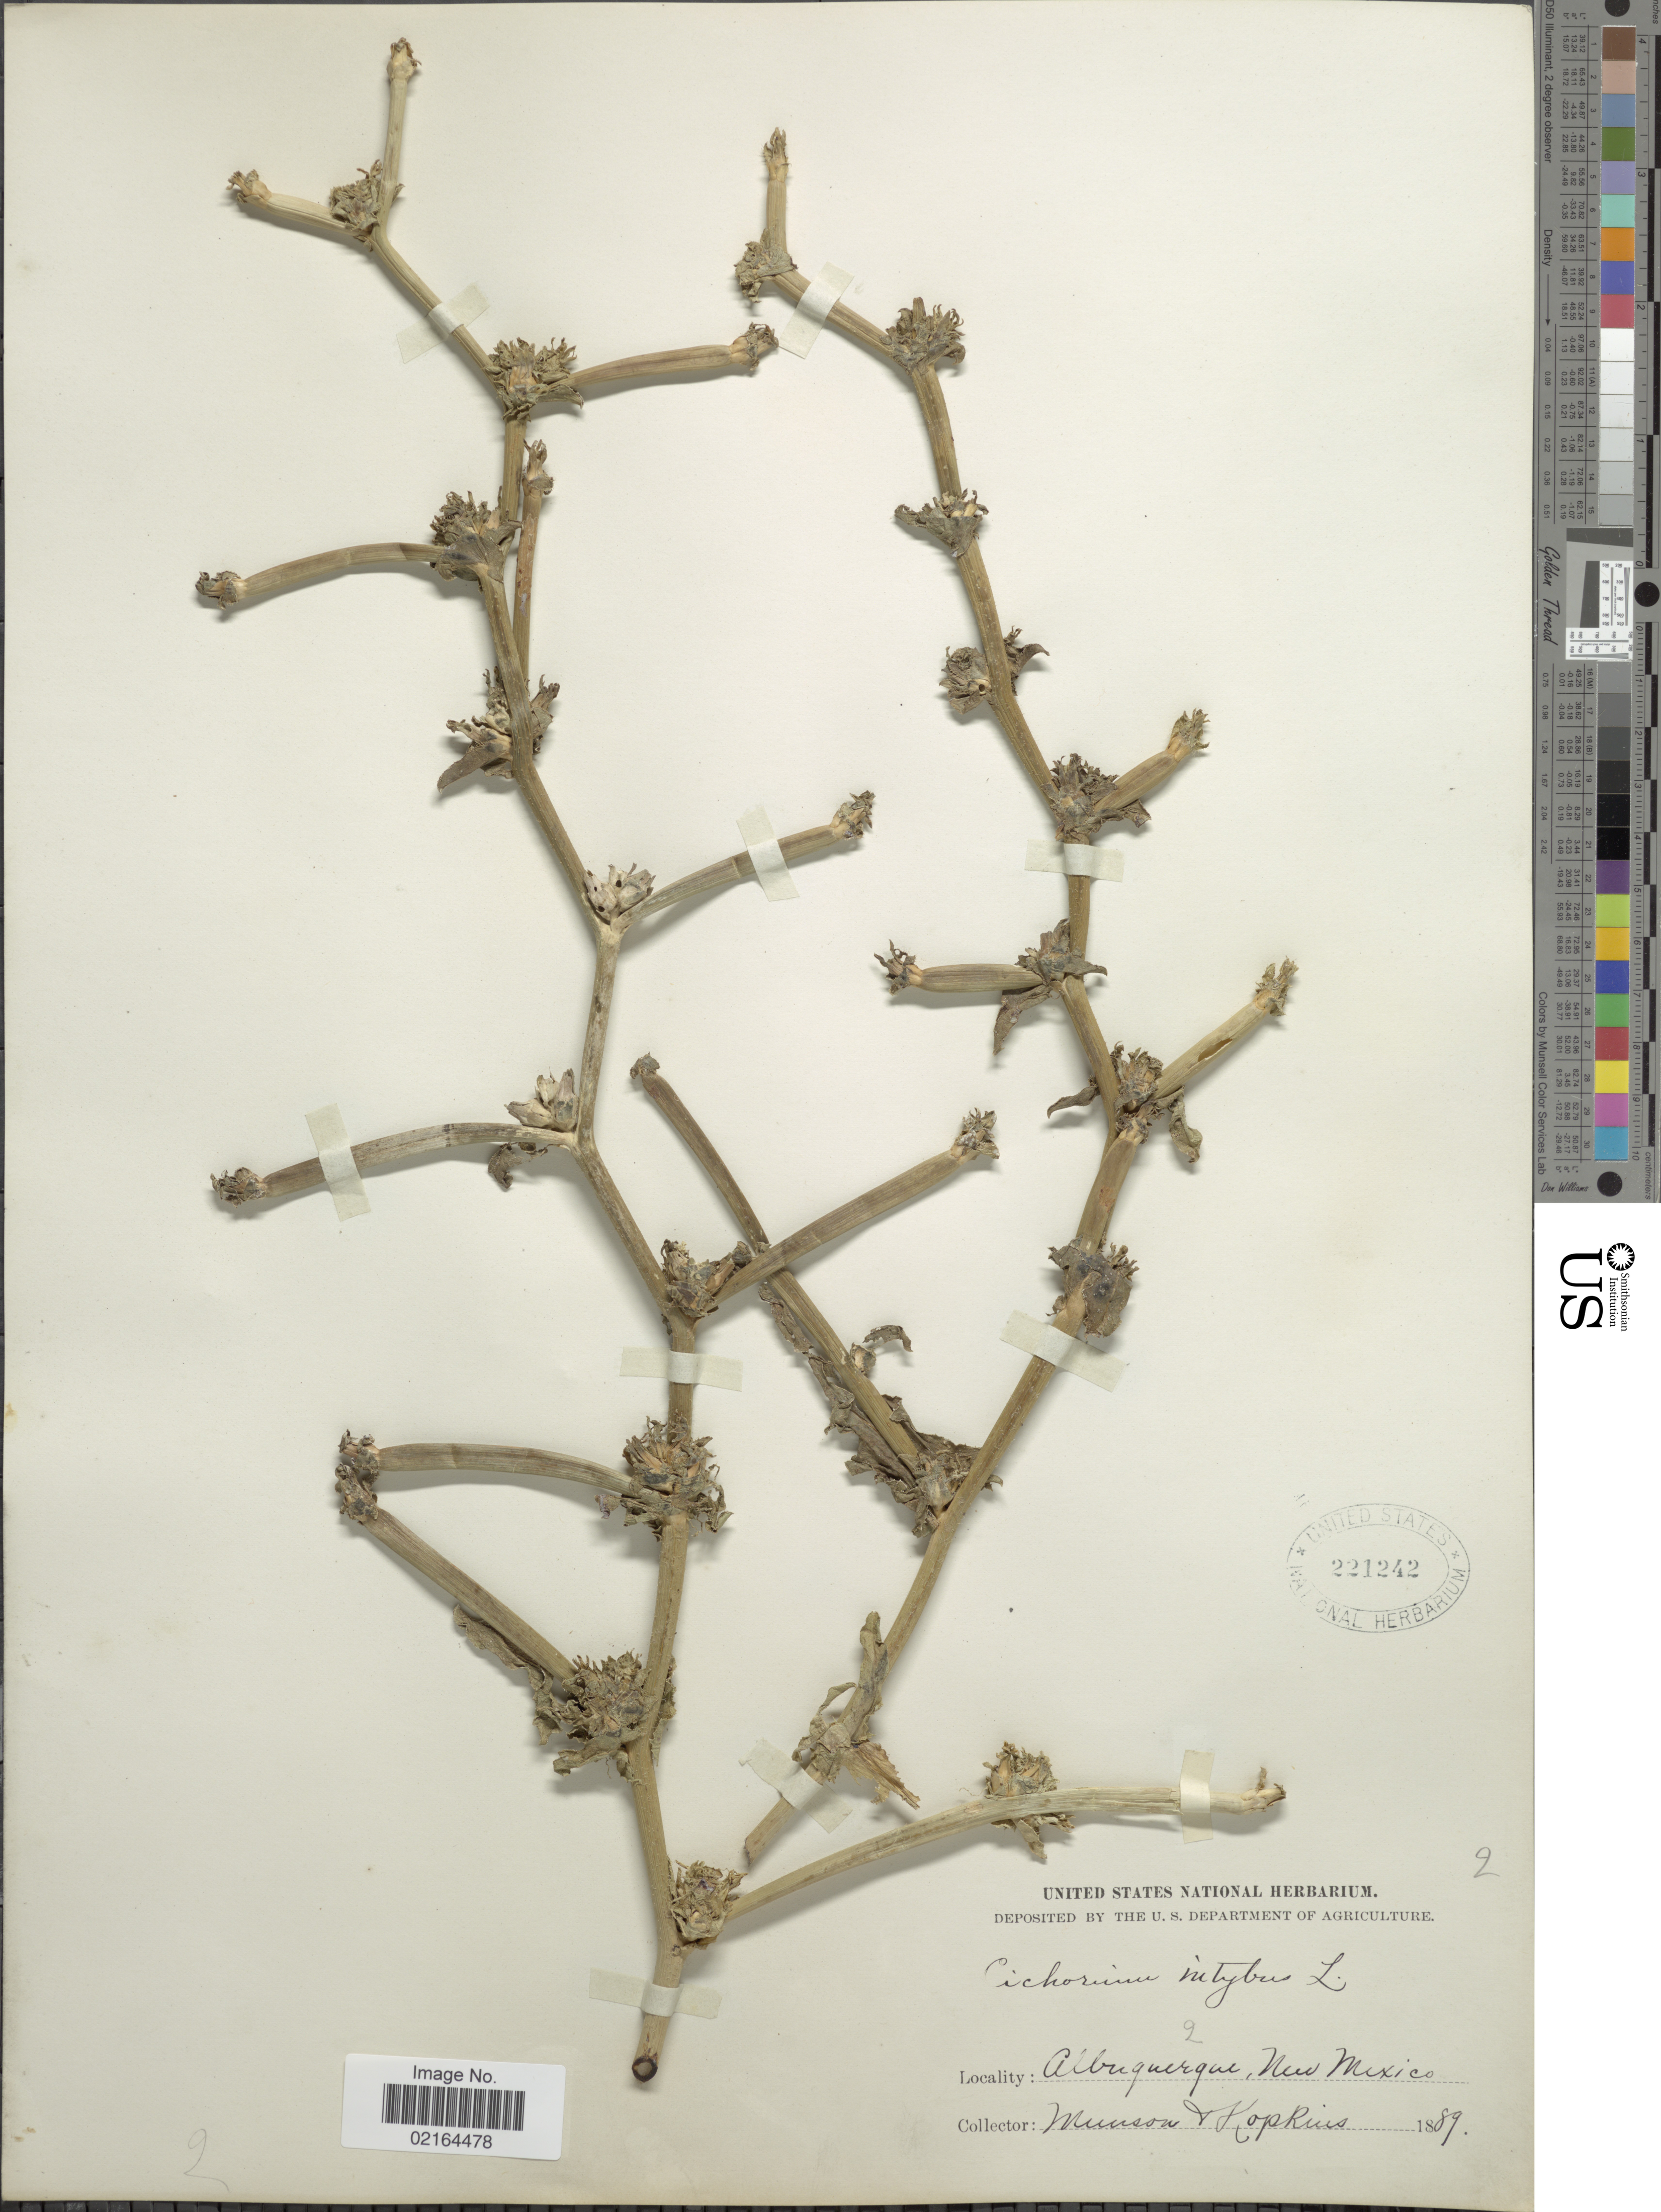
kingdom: Plantae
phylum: Tracheophyta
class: Magnoliopsida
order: Asterales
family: Asteraceae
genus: Cichorium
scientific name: Cichorium intybus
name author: L.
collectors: -. Munson & -- Hopkins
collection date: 1889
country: United States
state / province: New Mexico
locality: Albuquerque, New Mexico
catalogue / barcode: US 221242